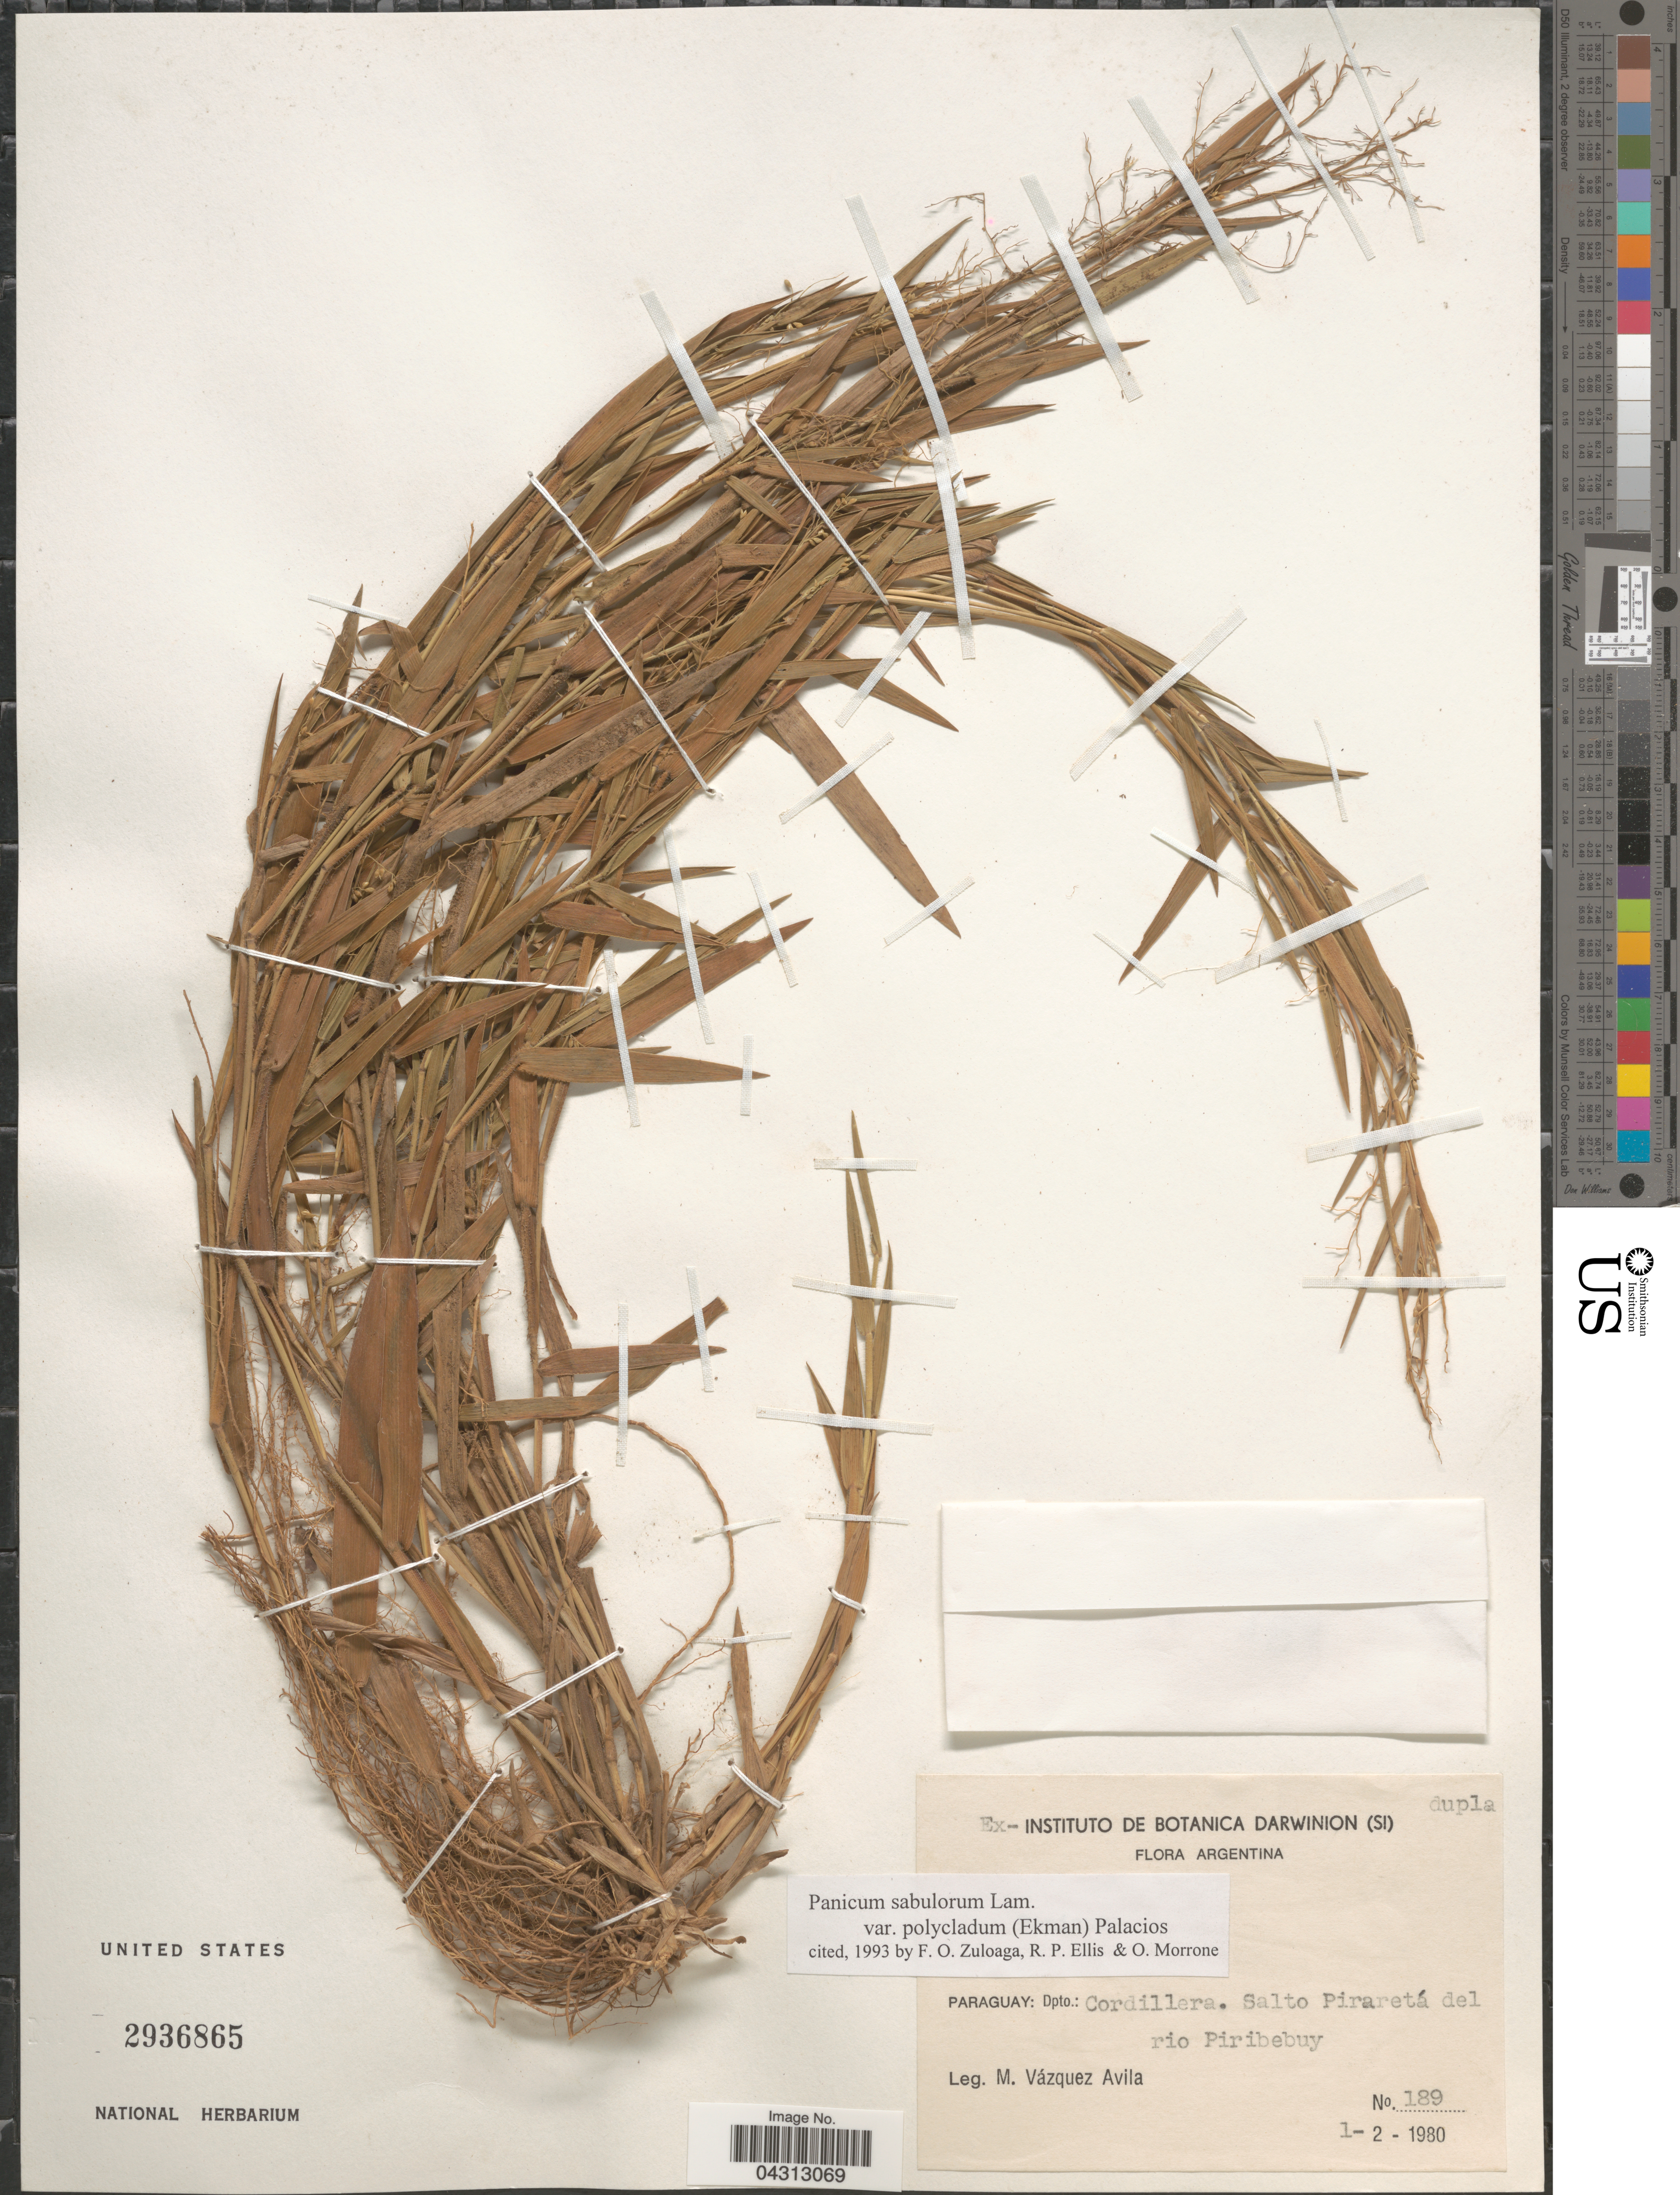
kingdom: Plantae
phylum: Tracheophyta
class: Liliopsida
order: Poales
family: Poaceae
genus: Dichanthelium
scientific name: Dichanthelium sabulorum var. polycladum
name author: (Ekman) Zuloaga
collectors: M. Vásquez Avila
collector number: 189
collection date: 1980-02-01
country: Paraguay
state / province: Cordillera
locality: Dpto. Cordillera. Salto Piraretá del rio Piribebuy.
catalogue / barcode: US 2936865